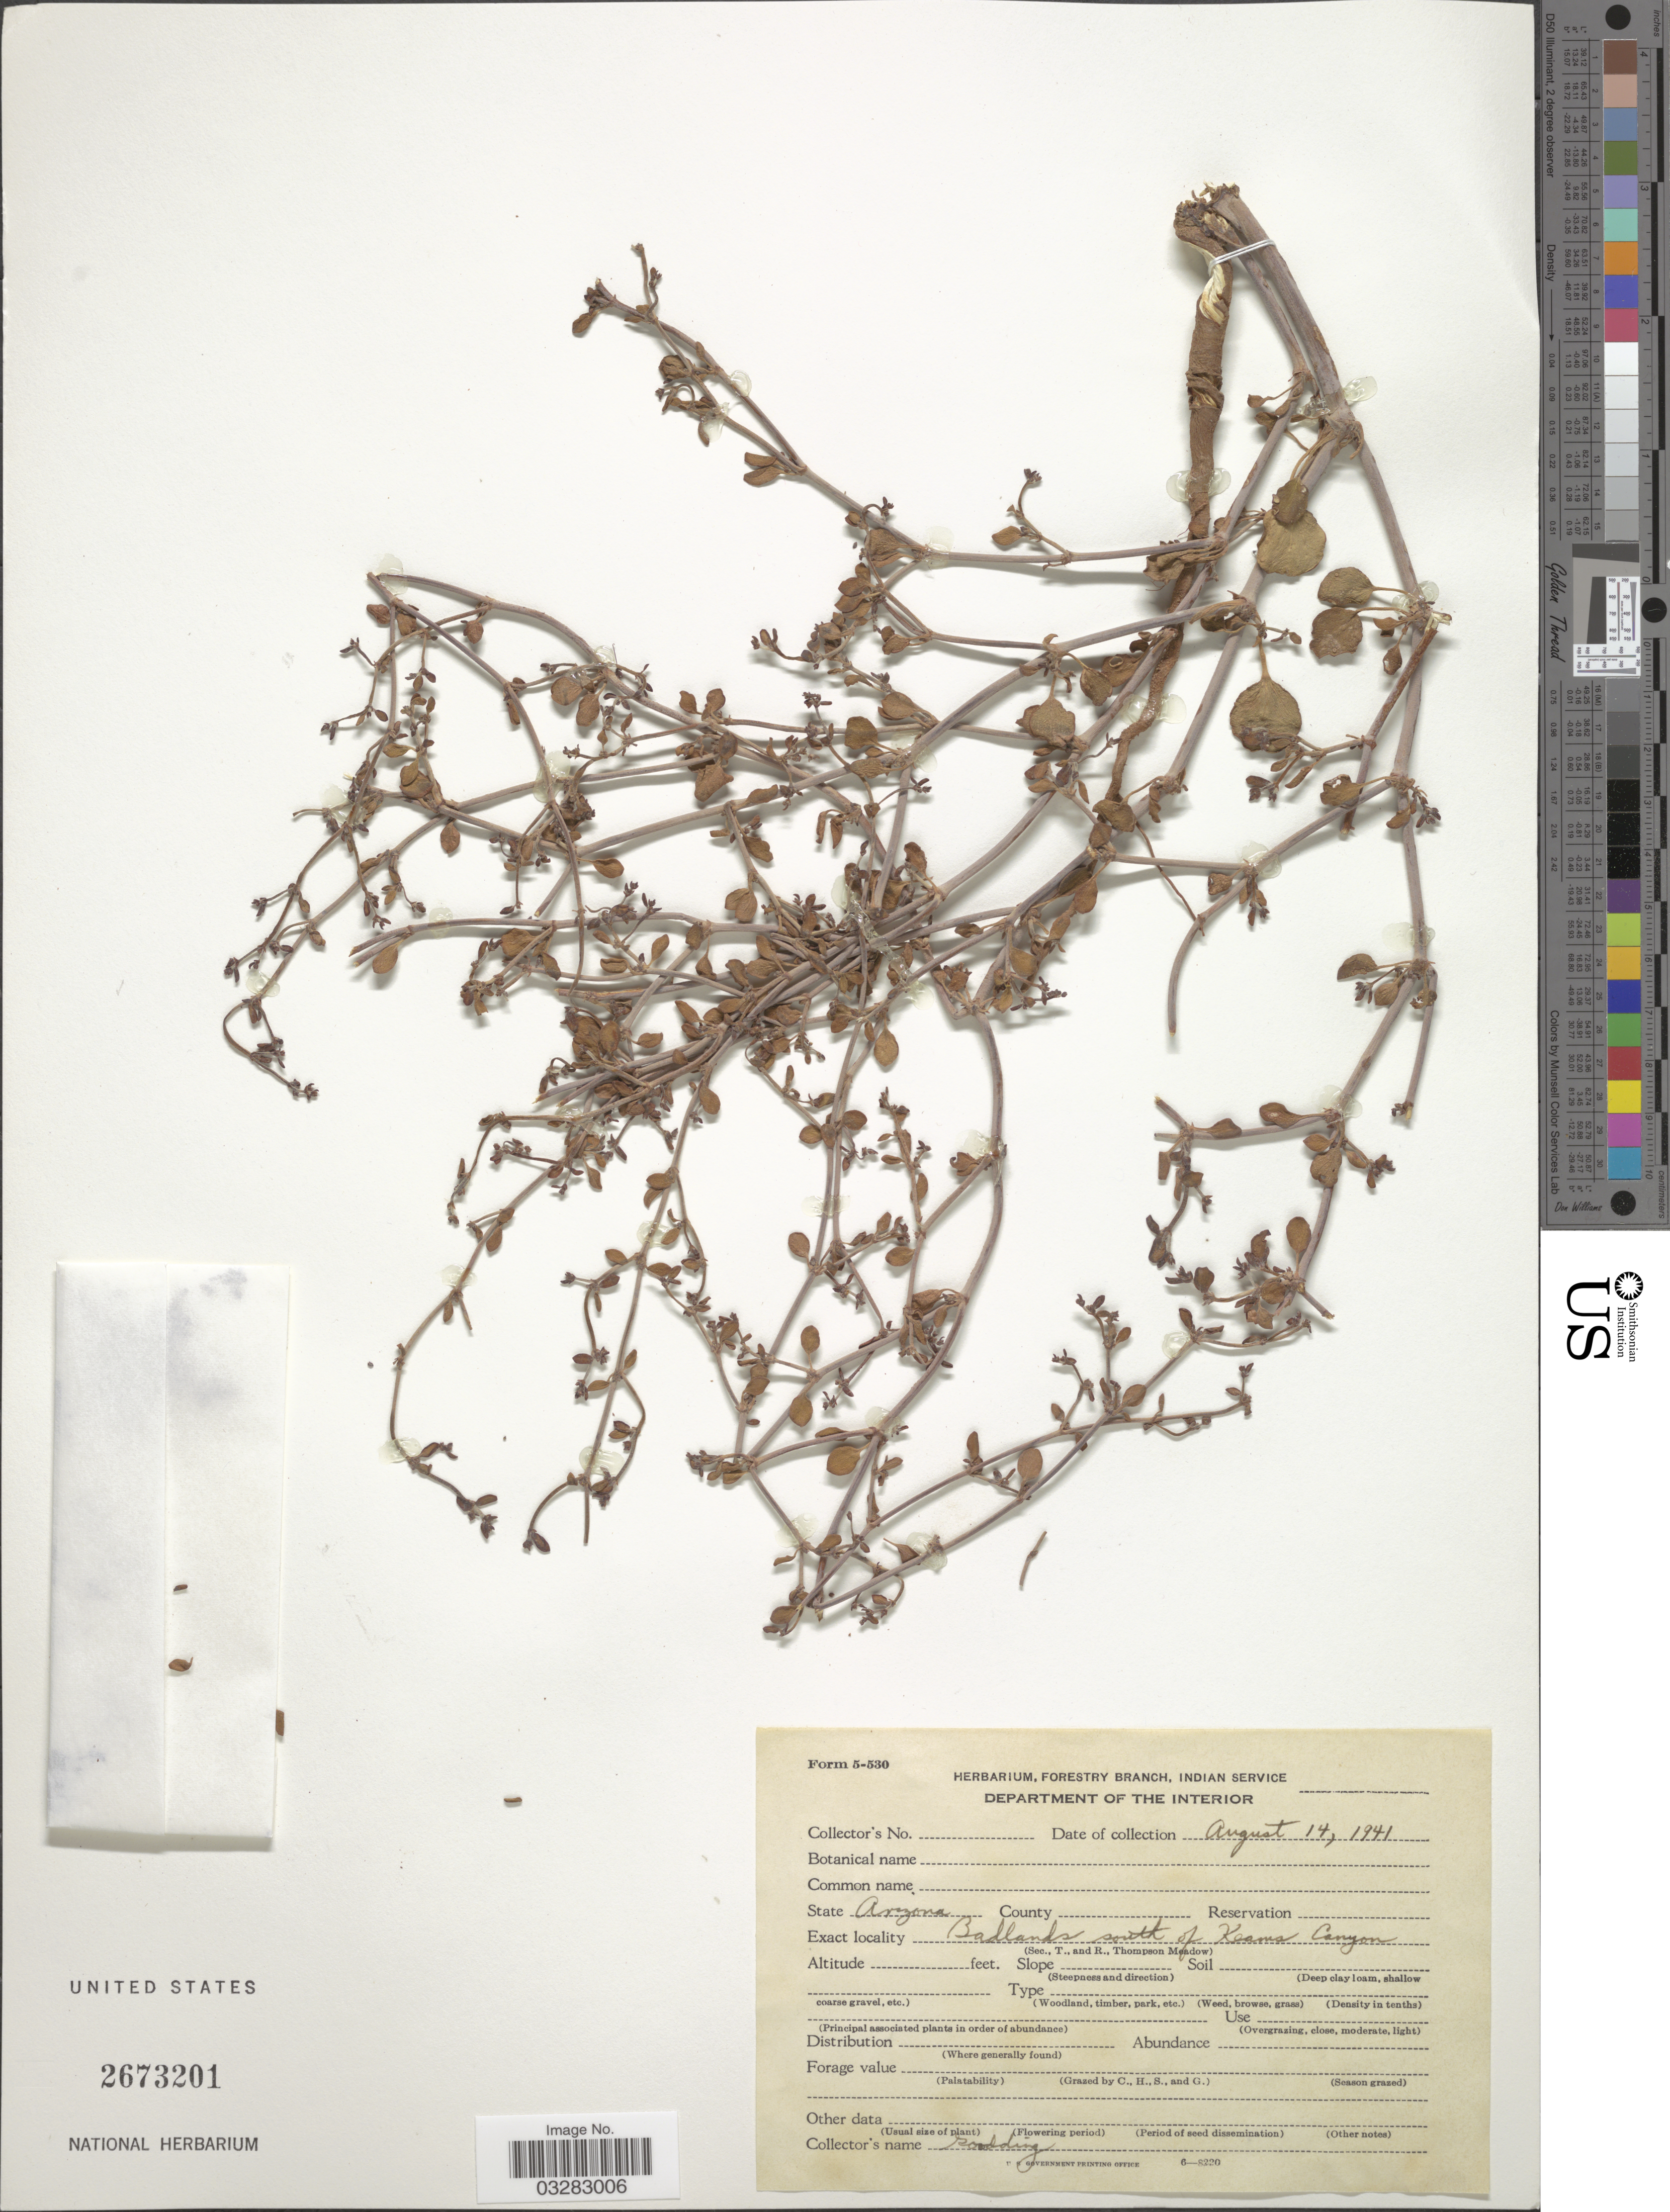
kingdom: Plantae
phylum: Tracheophyta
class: Magnoliopsida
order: Caryophyllales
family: Polygonaceae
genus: Eriogonum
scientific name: Eriogonum sp.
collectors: Goodding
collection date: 1941-08-14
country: United States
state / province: Arizona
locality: Badlands south of Keams Canyon.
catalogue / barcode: US 2673201